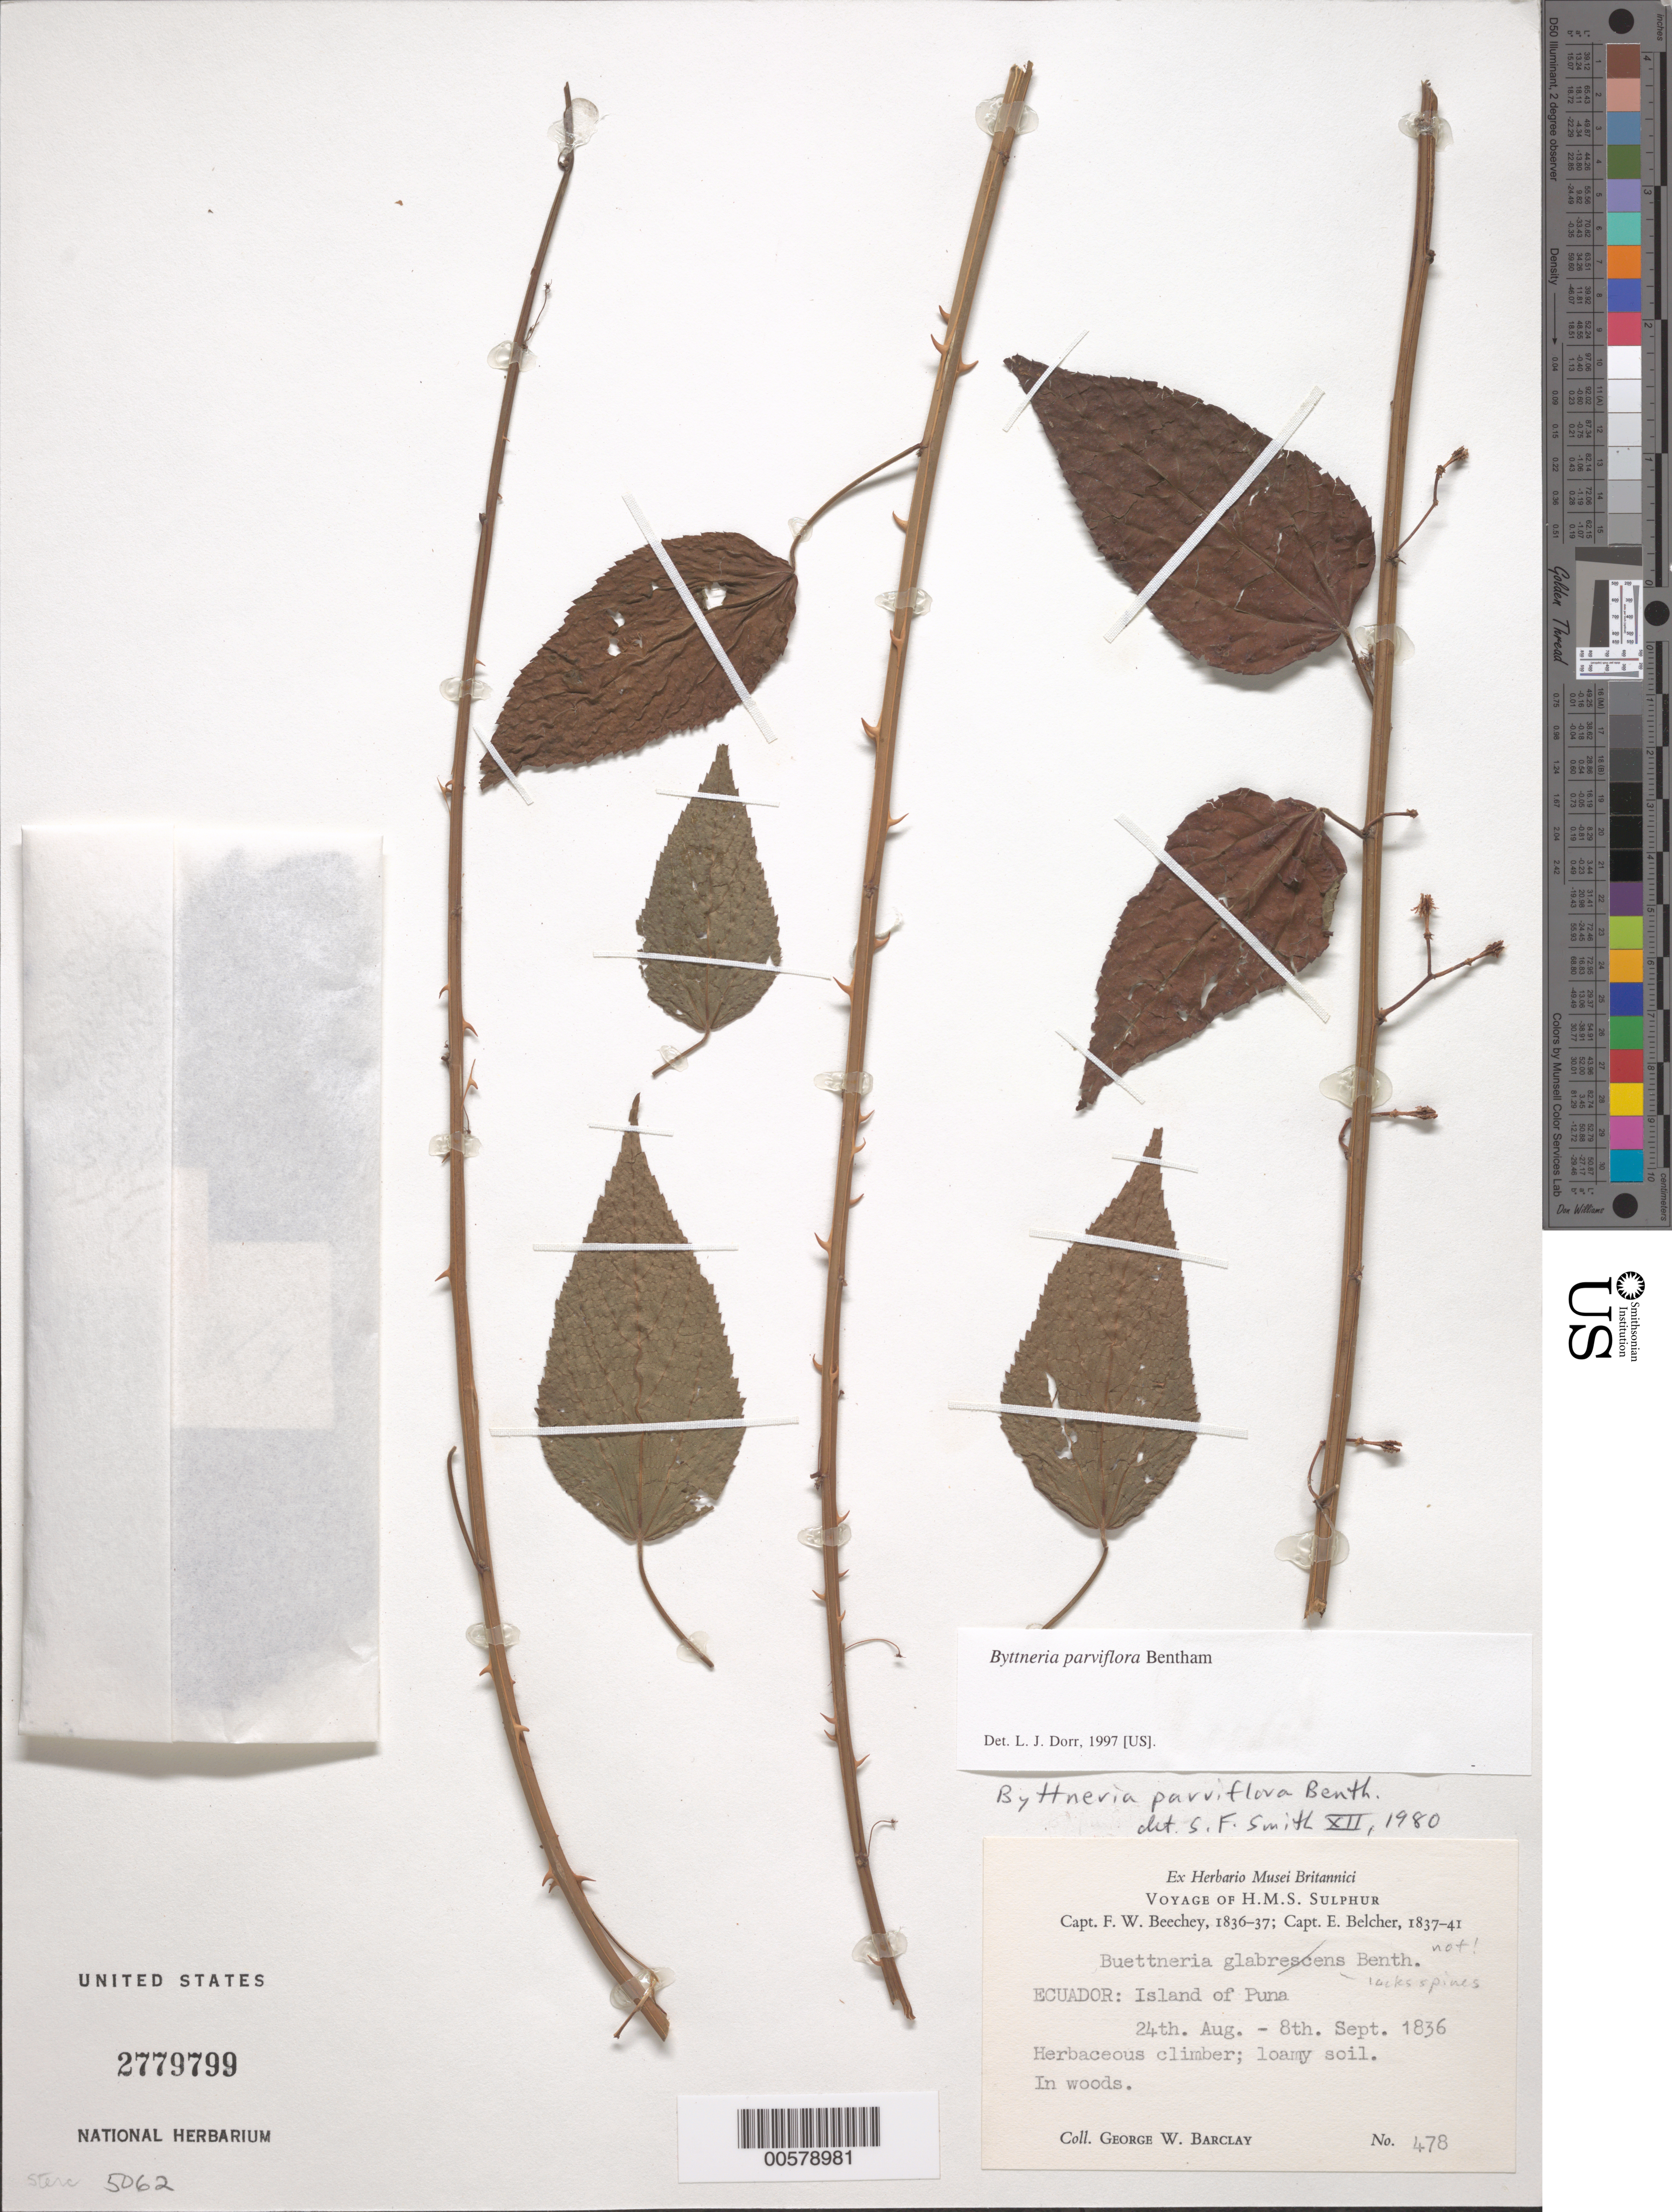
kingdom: Plantae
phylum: Tracheophyta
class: Magnoliopsida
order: Malvales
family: Malvaceae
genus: Byttneria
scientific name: Byttneria parviflora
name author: Benth.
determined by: Smith, Stephen F., (US), NMNH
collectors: G. W. Barclay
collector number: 478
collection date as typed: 24 Aug 1836 to 08 Sep 1836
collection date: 1836-08-24/1836-09-08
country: Ecuador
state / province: Guayas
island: Isla Puná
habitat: In woods, loamy soil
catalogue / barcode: US 2779799